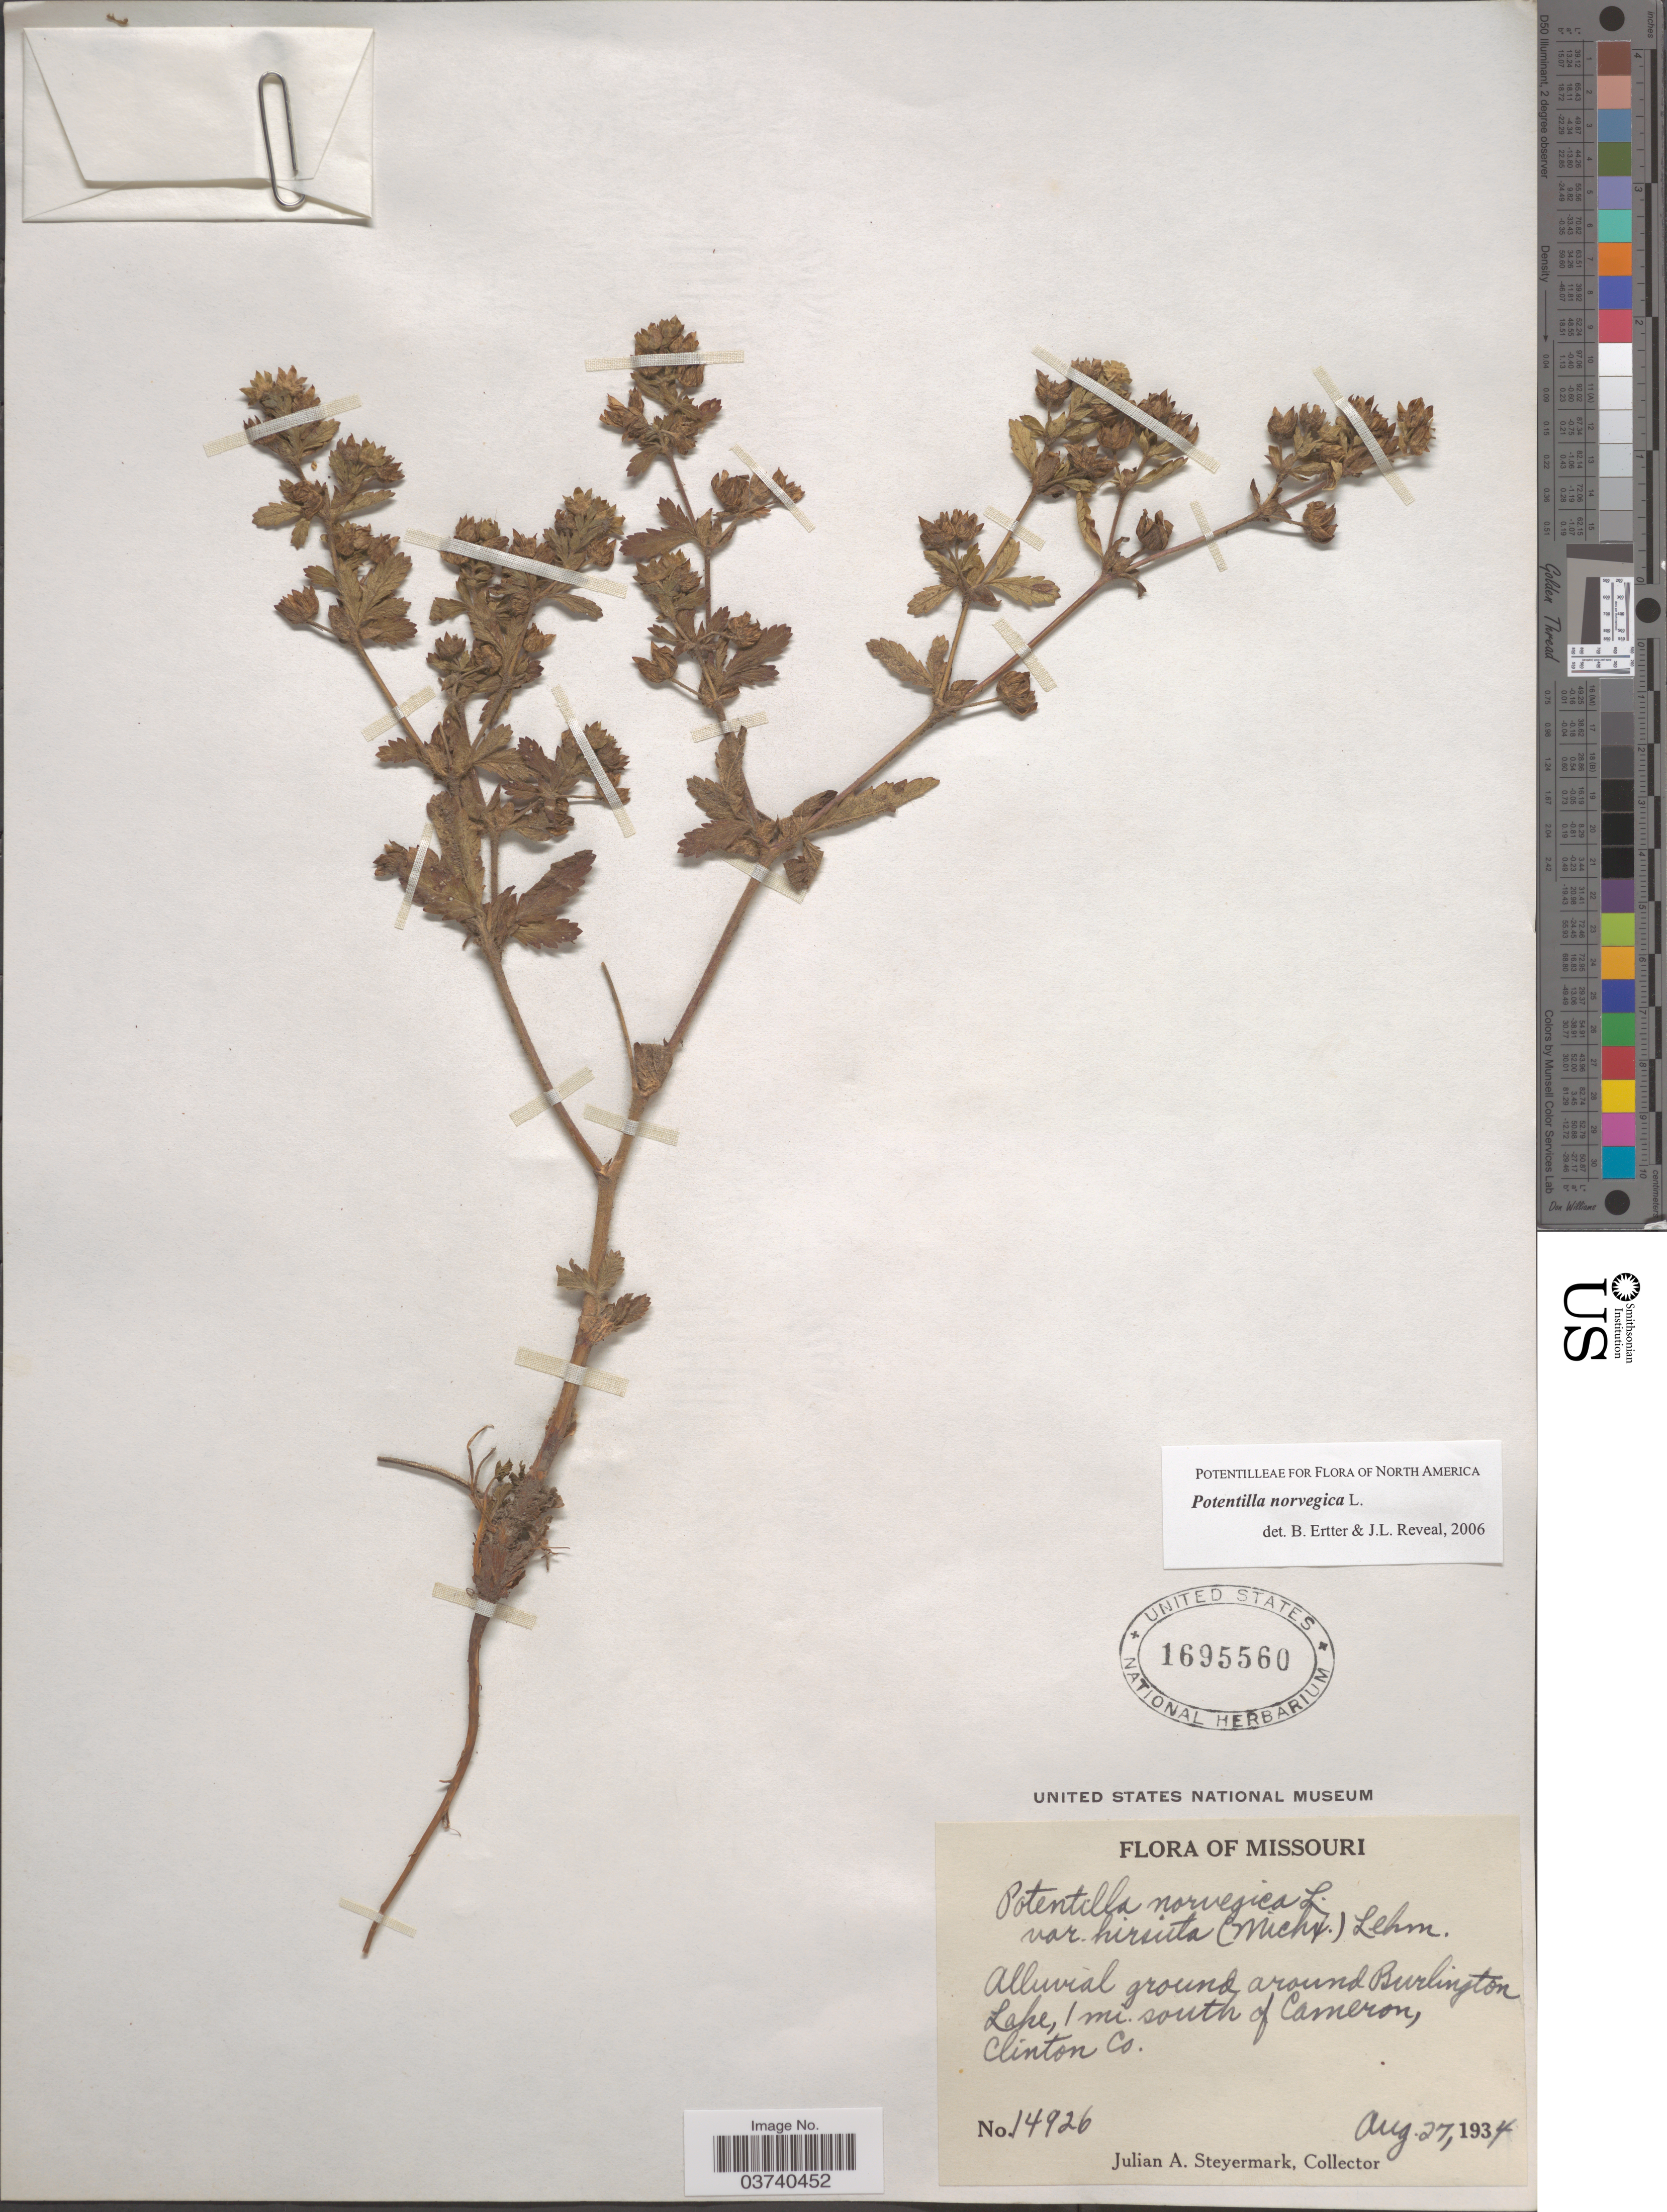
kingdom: Plantae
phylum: Tracheophyta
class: Magnoliopsida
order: Rosales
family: Rosaceae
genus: Potentilla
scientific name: Potentilla norvegica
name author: L.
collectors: J. Steyermark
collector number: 14926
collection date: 1934-08-27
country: United States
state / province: Missouri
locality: Alluvial ground around Burlington Lake, 1 mi. south of Cameron, Clinton Co.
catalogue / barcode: US 1695560